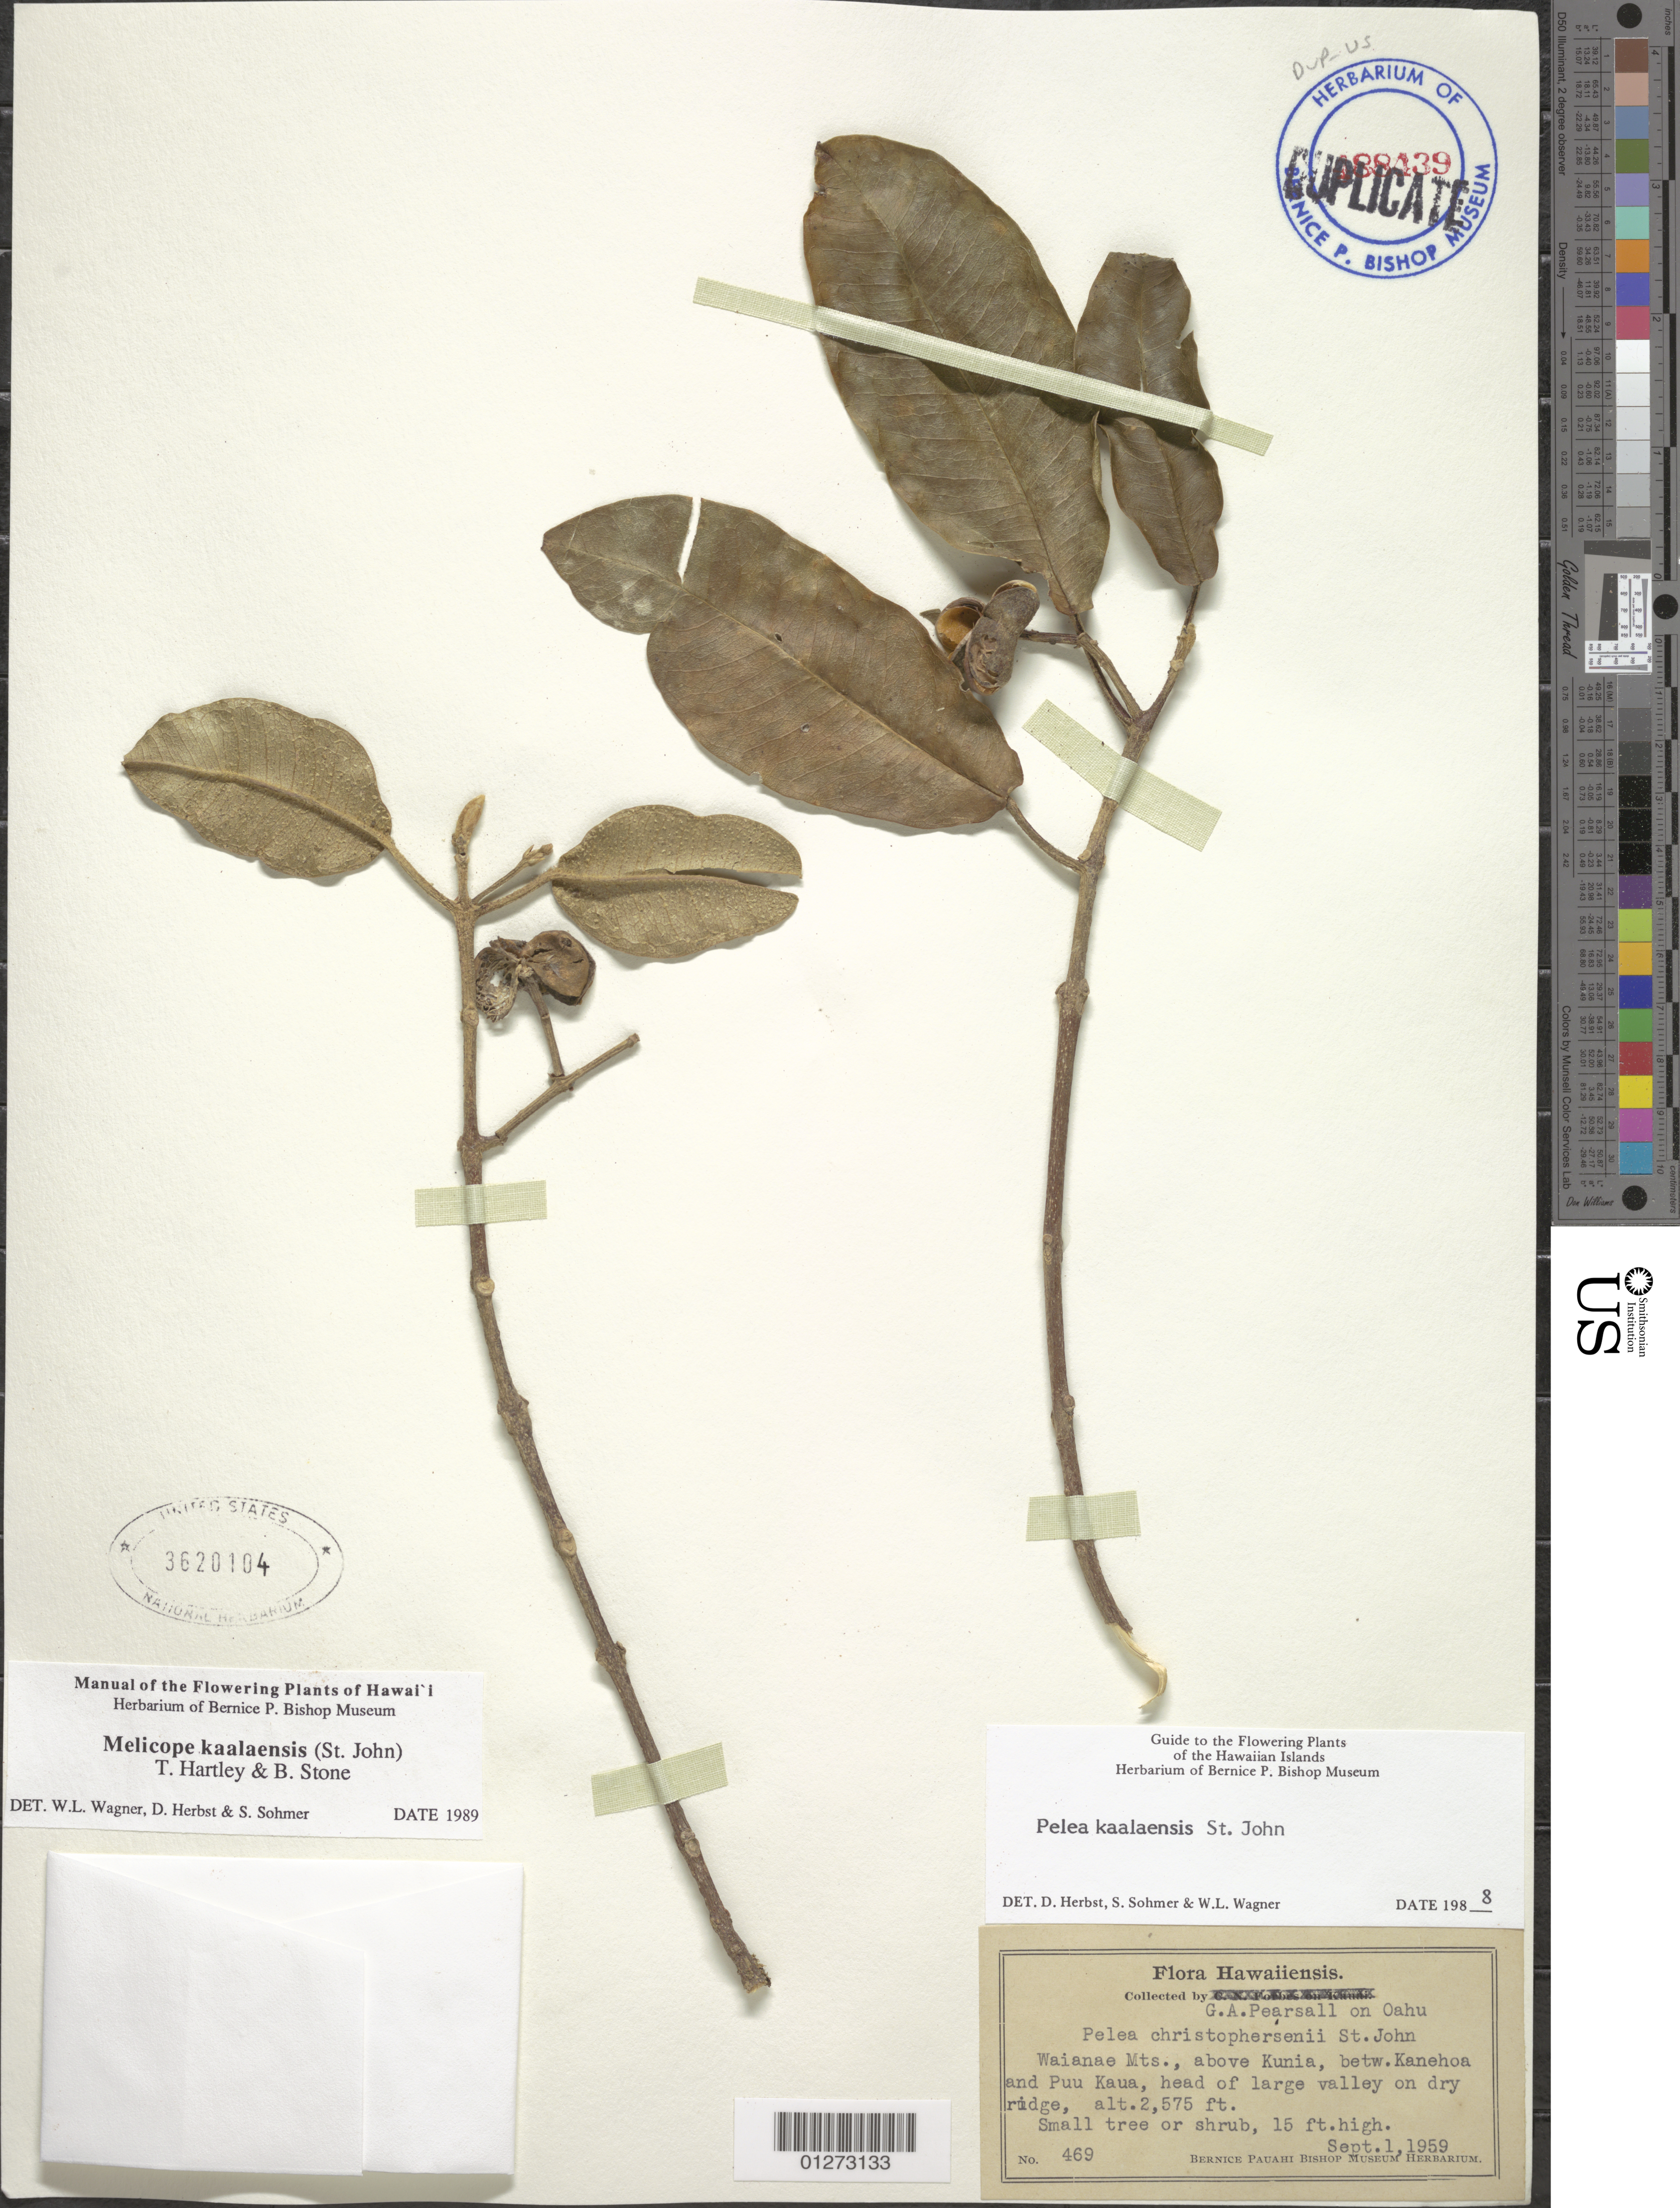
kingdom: Plantae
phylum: Tracheophyta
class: Magnoliopsida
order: Sapindales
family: Rutaceae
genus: Melicope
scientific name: Melicope kaalaensis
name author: (H. St. John) T.G. Hartley & B.C. Stone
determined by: Wagner, W. L.; Herbst, D. R.; Sohmer, S. H.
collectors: G. Pearsall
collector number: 469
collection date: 1959-09-01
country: United States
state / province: Hawaii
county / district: Honolulu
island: Oahu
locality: Waianae Mts., above Kunia, between Kanehoa and Pu'u Kaua, head of large valley on dry ridge.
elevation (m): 785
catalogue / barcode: US 3620104